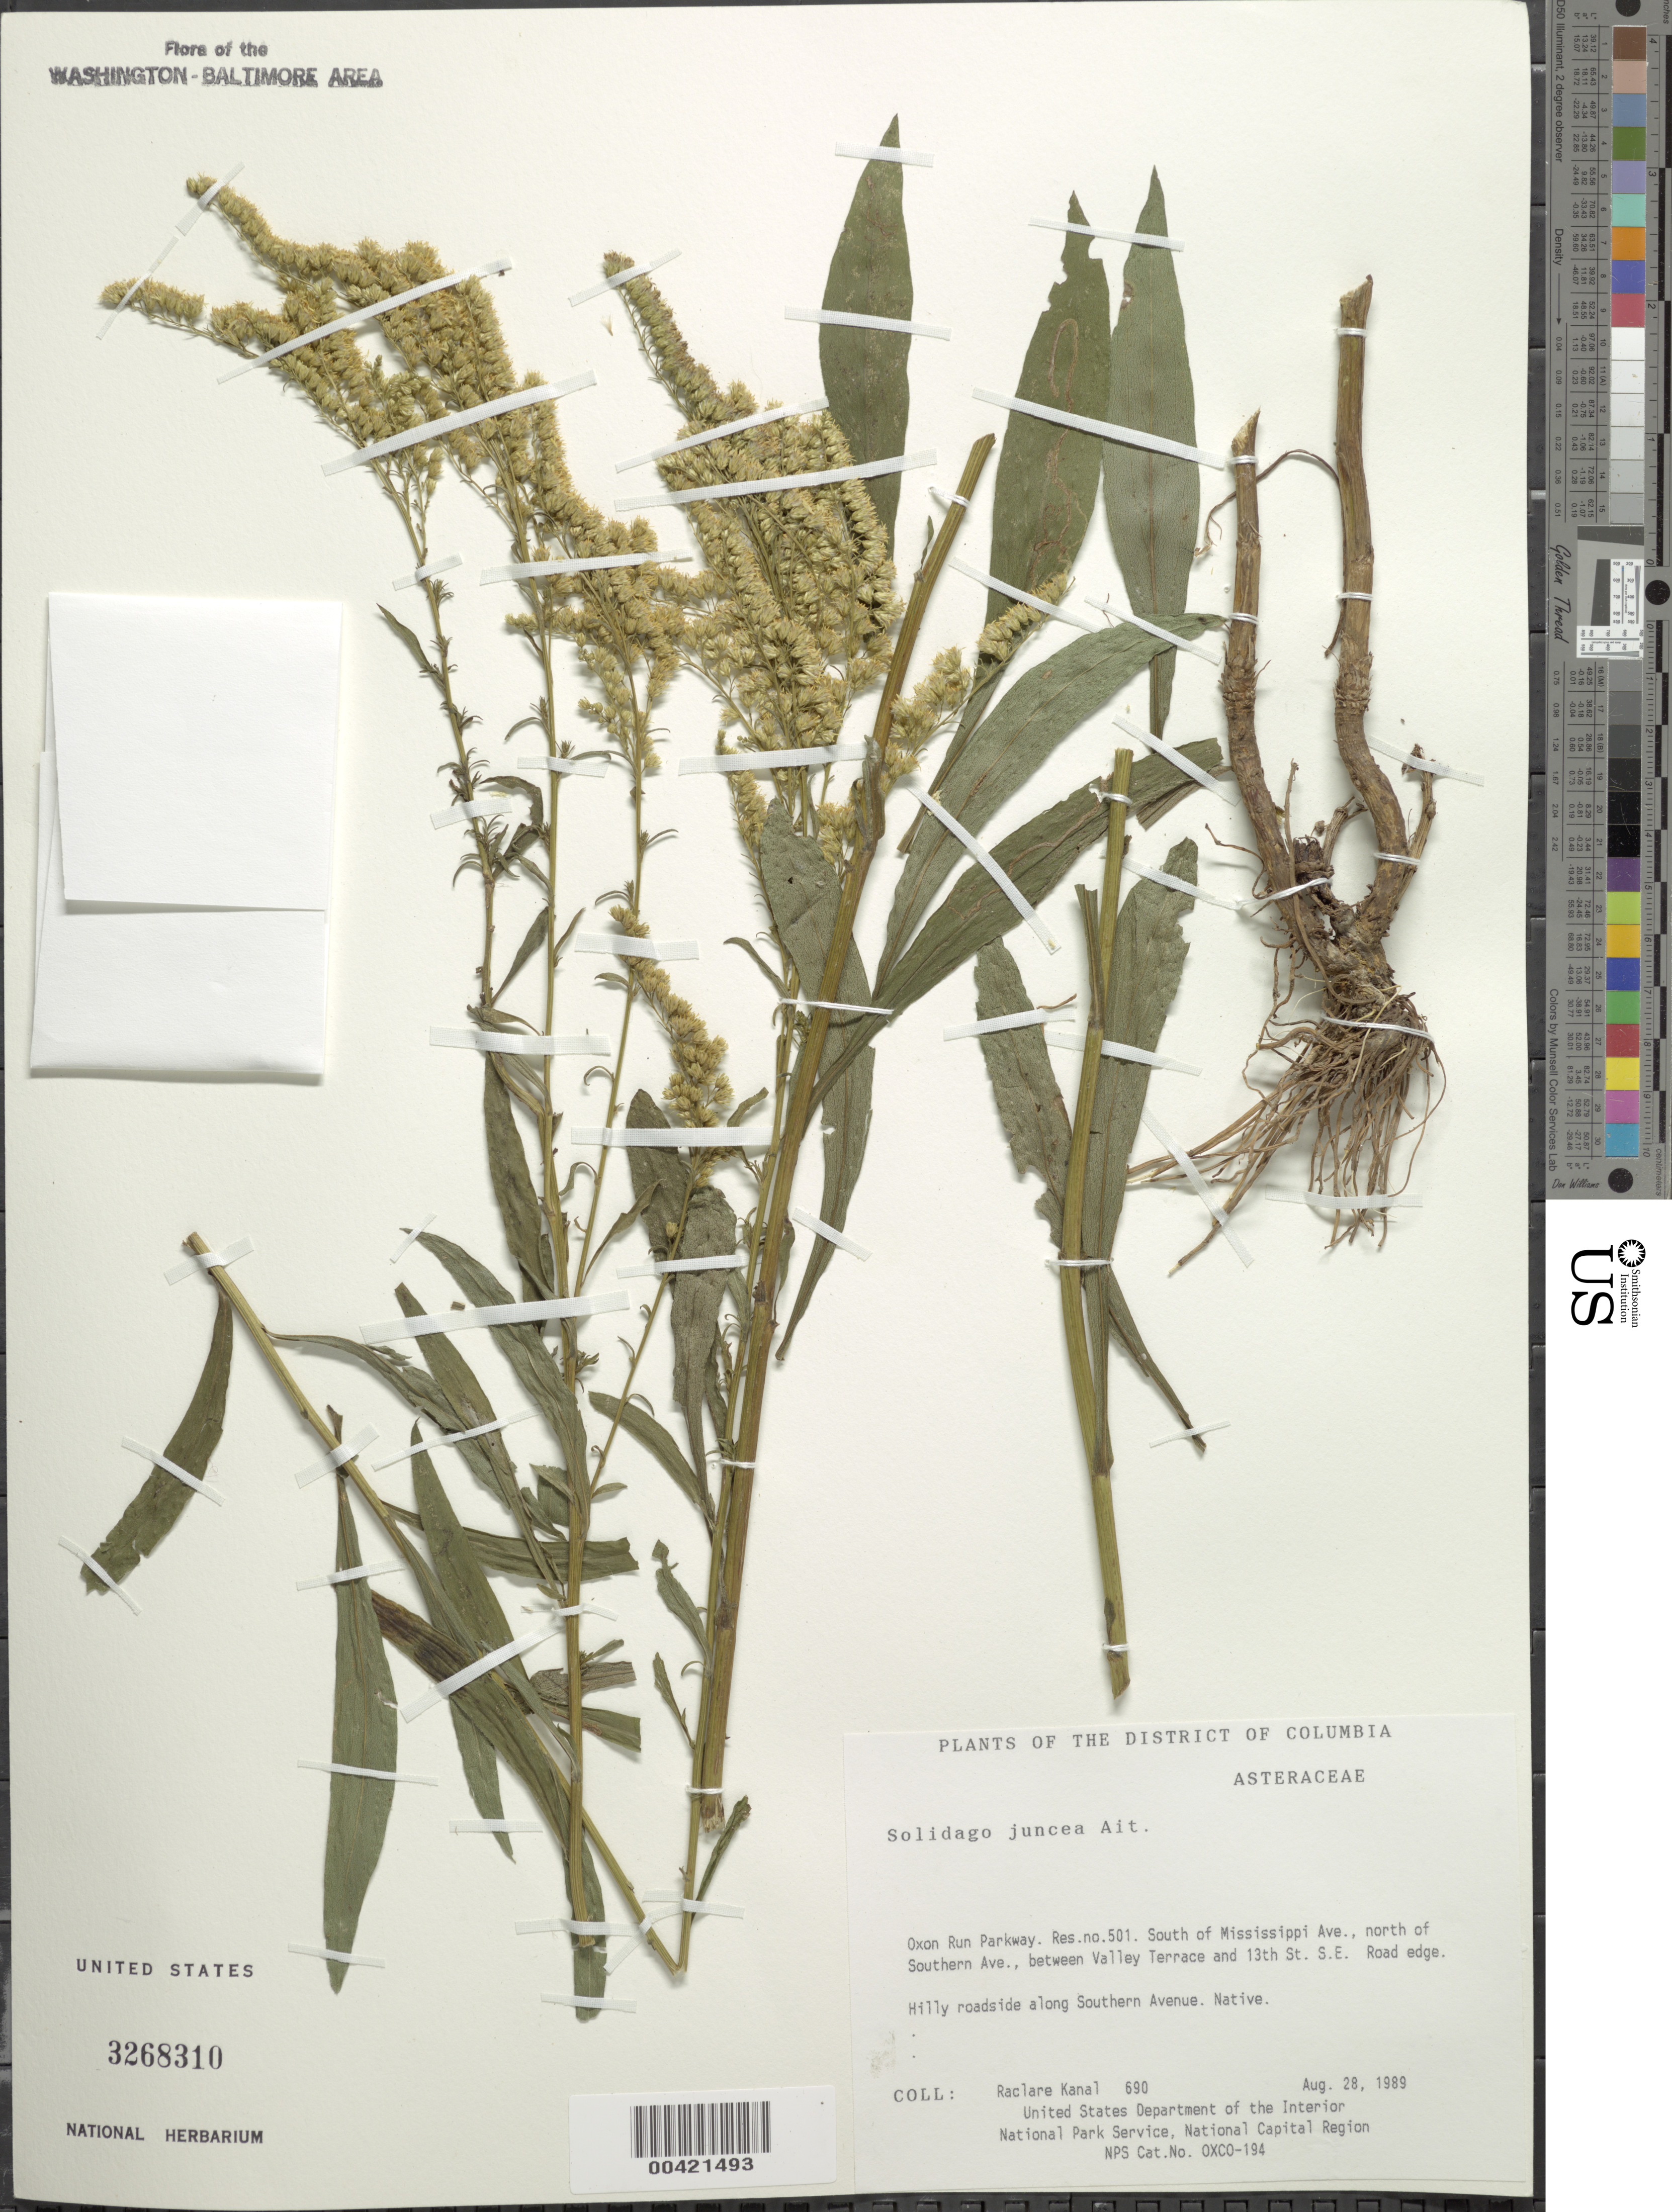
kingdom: Plantae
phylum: Tracheophyta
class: Magnoliopsida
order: Asterales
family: Asteraceae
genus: Solidago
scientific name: Solidago juncea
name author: Aiton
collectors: R. Kanal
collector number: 690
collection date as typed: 28 Aug 1989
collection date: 1989-08-28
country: United States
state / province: District of Columbia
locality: Oxon Run Parkway, Res 501, S of Mississippi Ave, N of Southern Ave, between Valley Terrace and 13th St SE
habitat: Road edge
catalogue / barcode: US 3268310